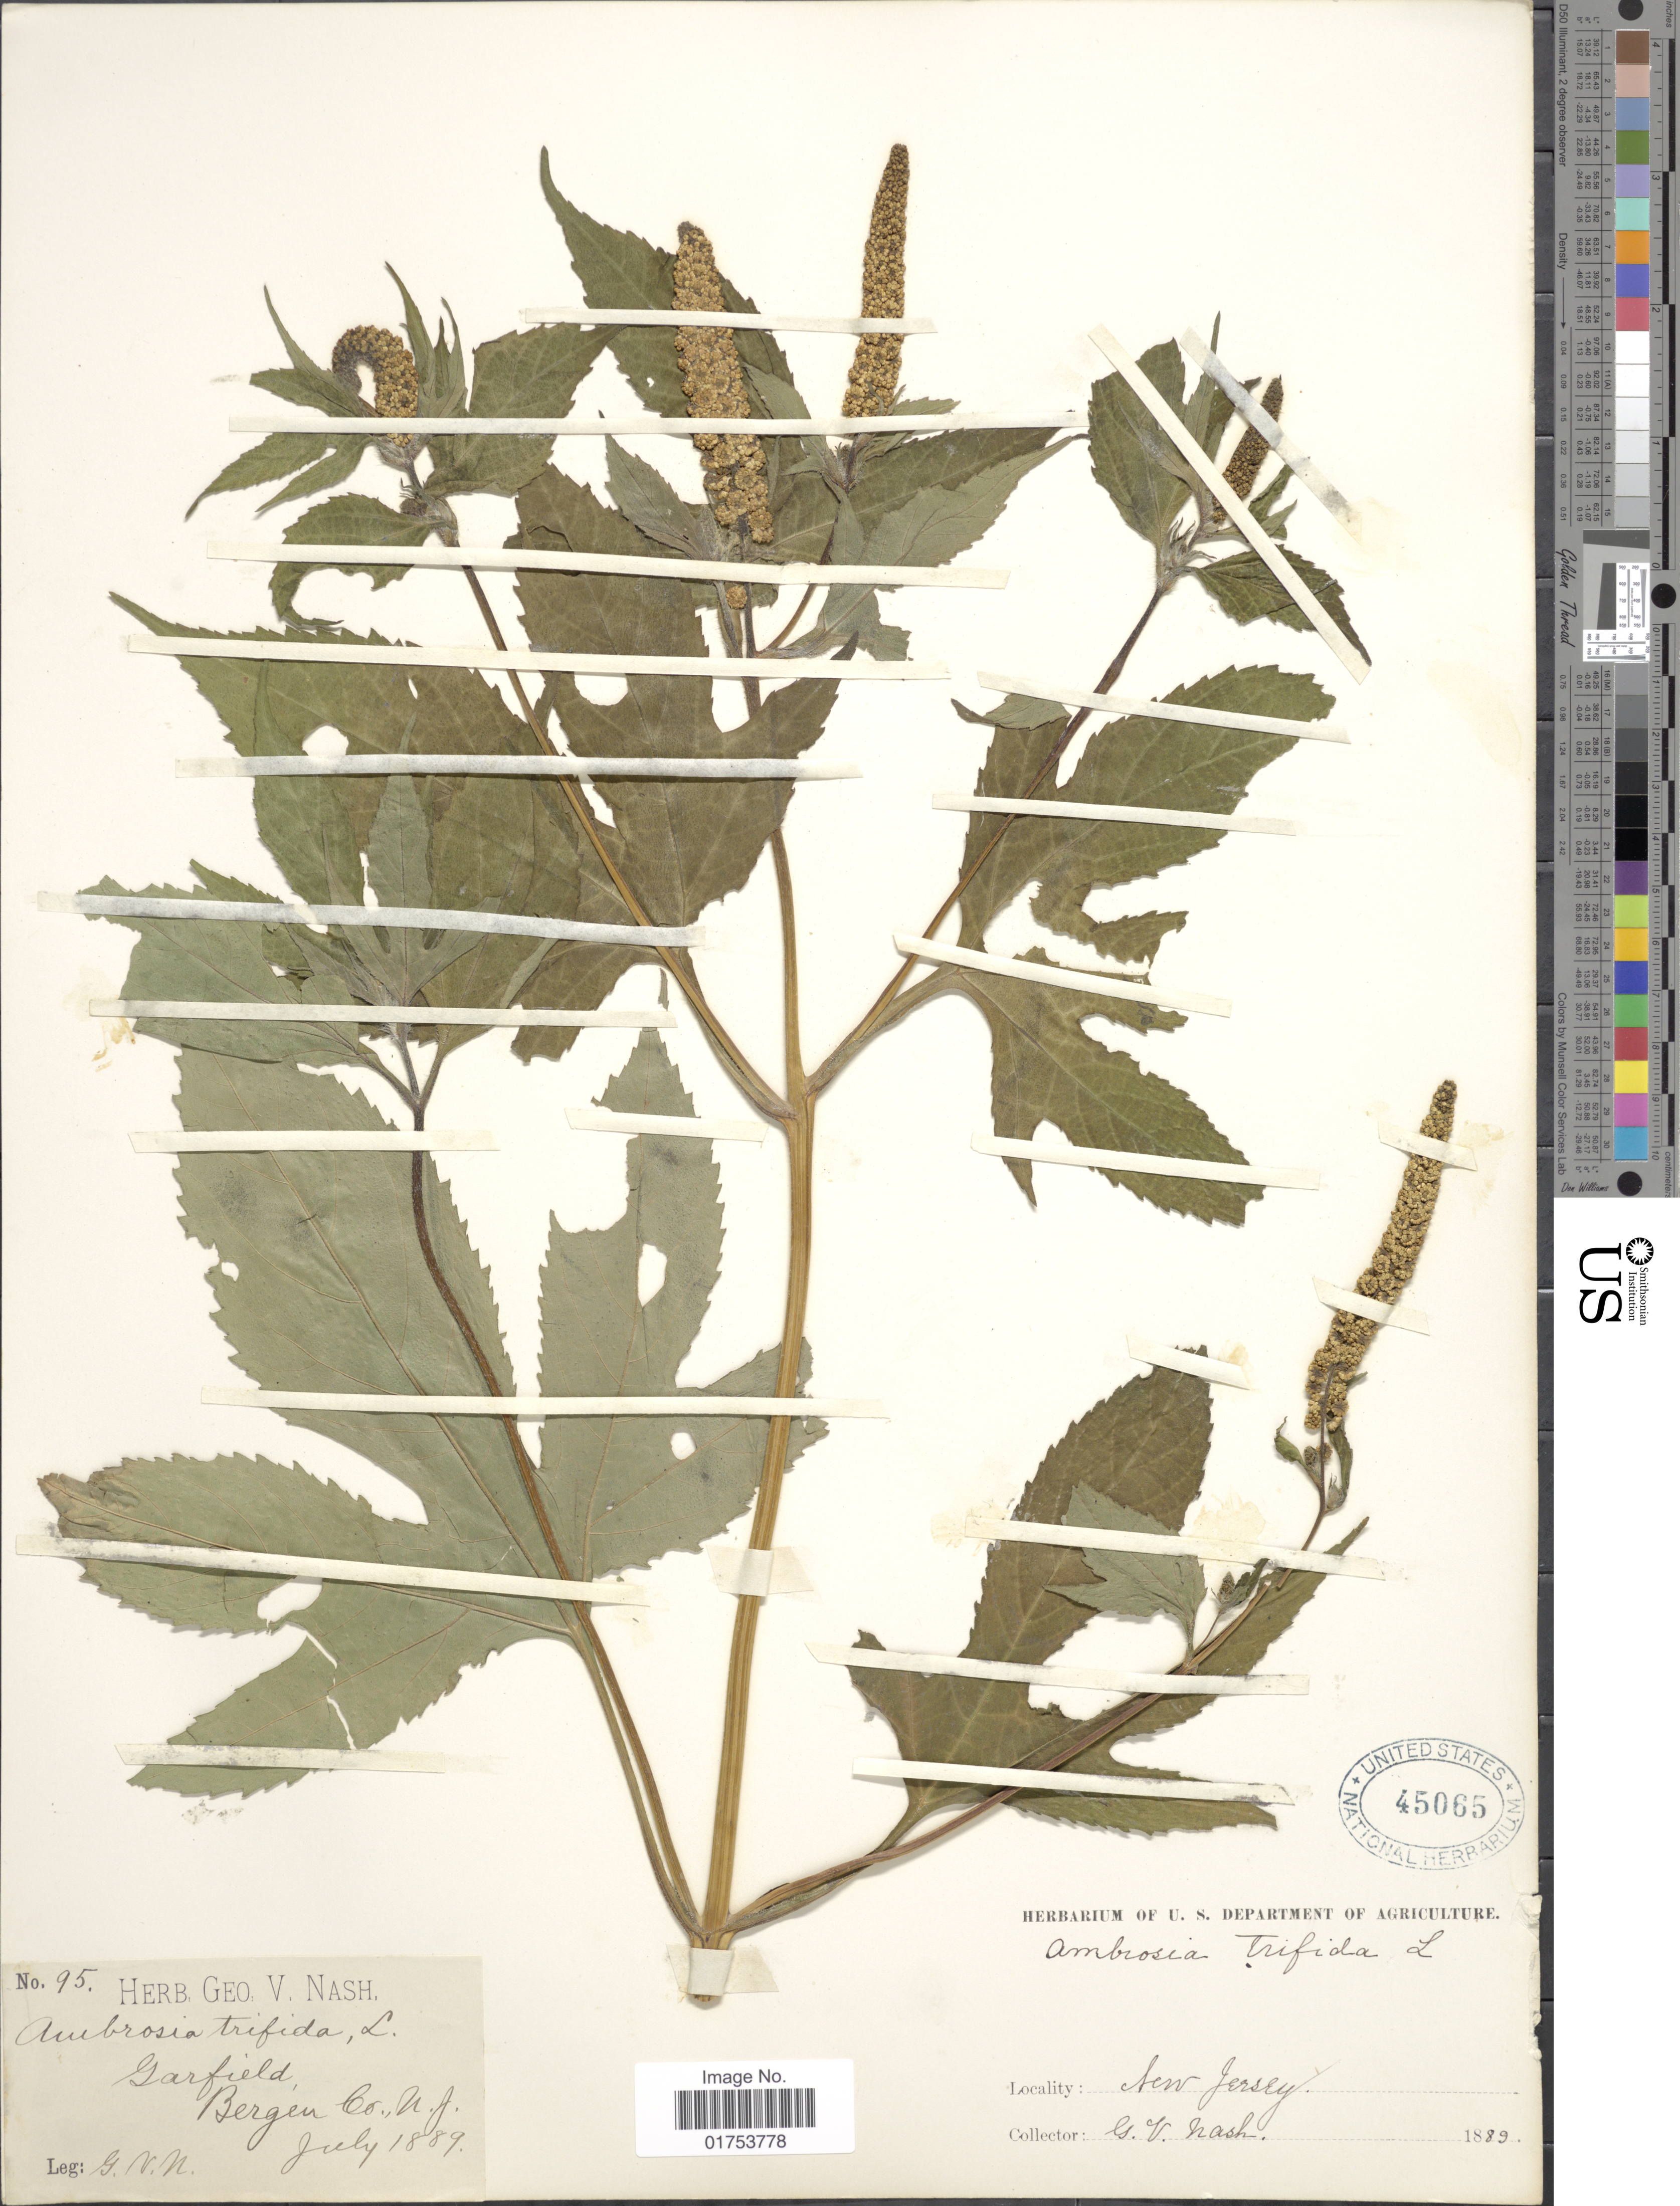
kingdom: Plantae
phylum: Tracheophyta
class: Magnoliopsida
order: Asterales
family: Asteraceae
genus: Ambrosia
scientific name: Ambrosia trifida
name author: L.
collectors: G. V. Nash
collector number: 95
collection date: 1889-07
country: United States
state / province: New Jersey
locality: Garfield, Bergen Co.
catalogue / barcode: US 45065